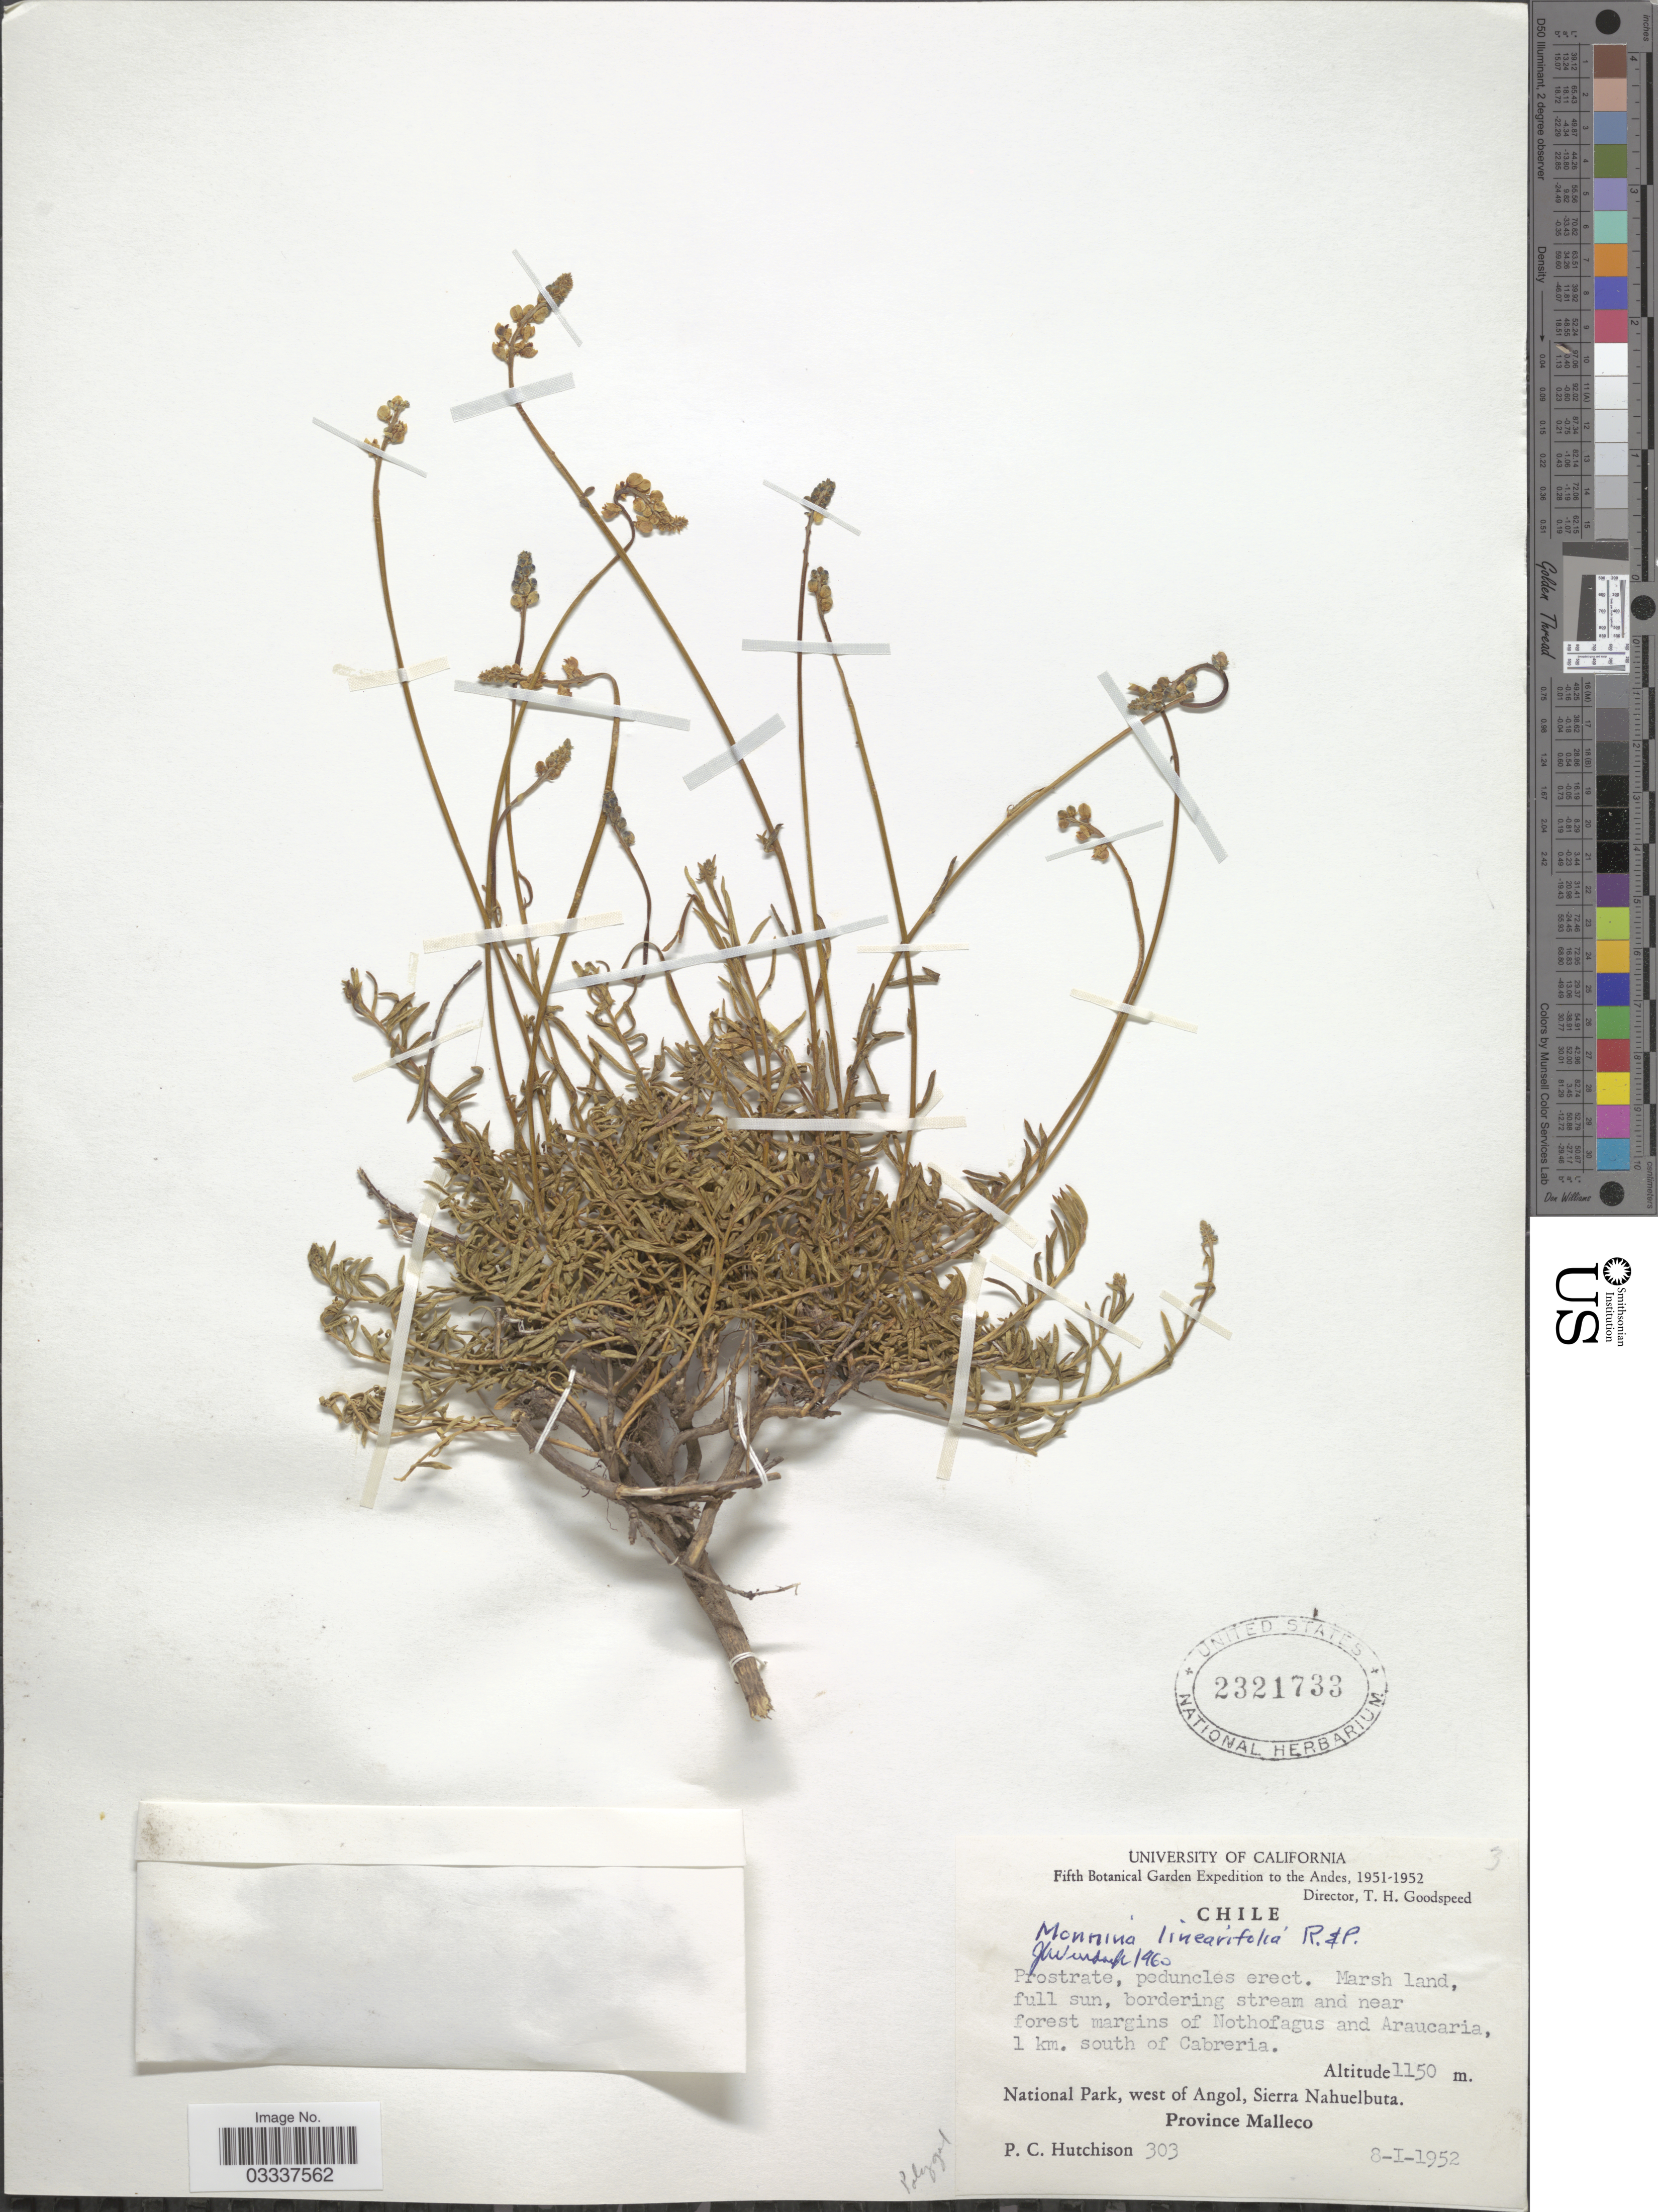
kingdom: Plantae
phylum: Tracheophyta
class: Magnoliopsida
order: Fabales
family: Polygalaceae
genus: Monnina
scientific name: Monnina linearifolia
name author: Ruiz & Pav.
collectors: P. C. Hutchison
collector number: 303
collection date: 1952-01-08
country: Chile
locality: The Andes, bordering stream and near forest margins of Nothofagus and Araucaria, 1 km. south of Cabreria. National Park, west of Angol, Sierra Nahuelbuta. Province of Malleco.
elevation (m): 1150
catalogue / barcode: US 2321733